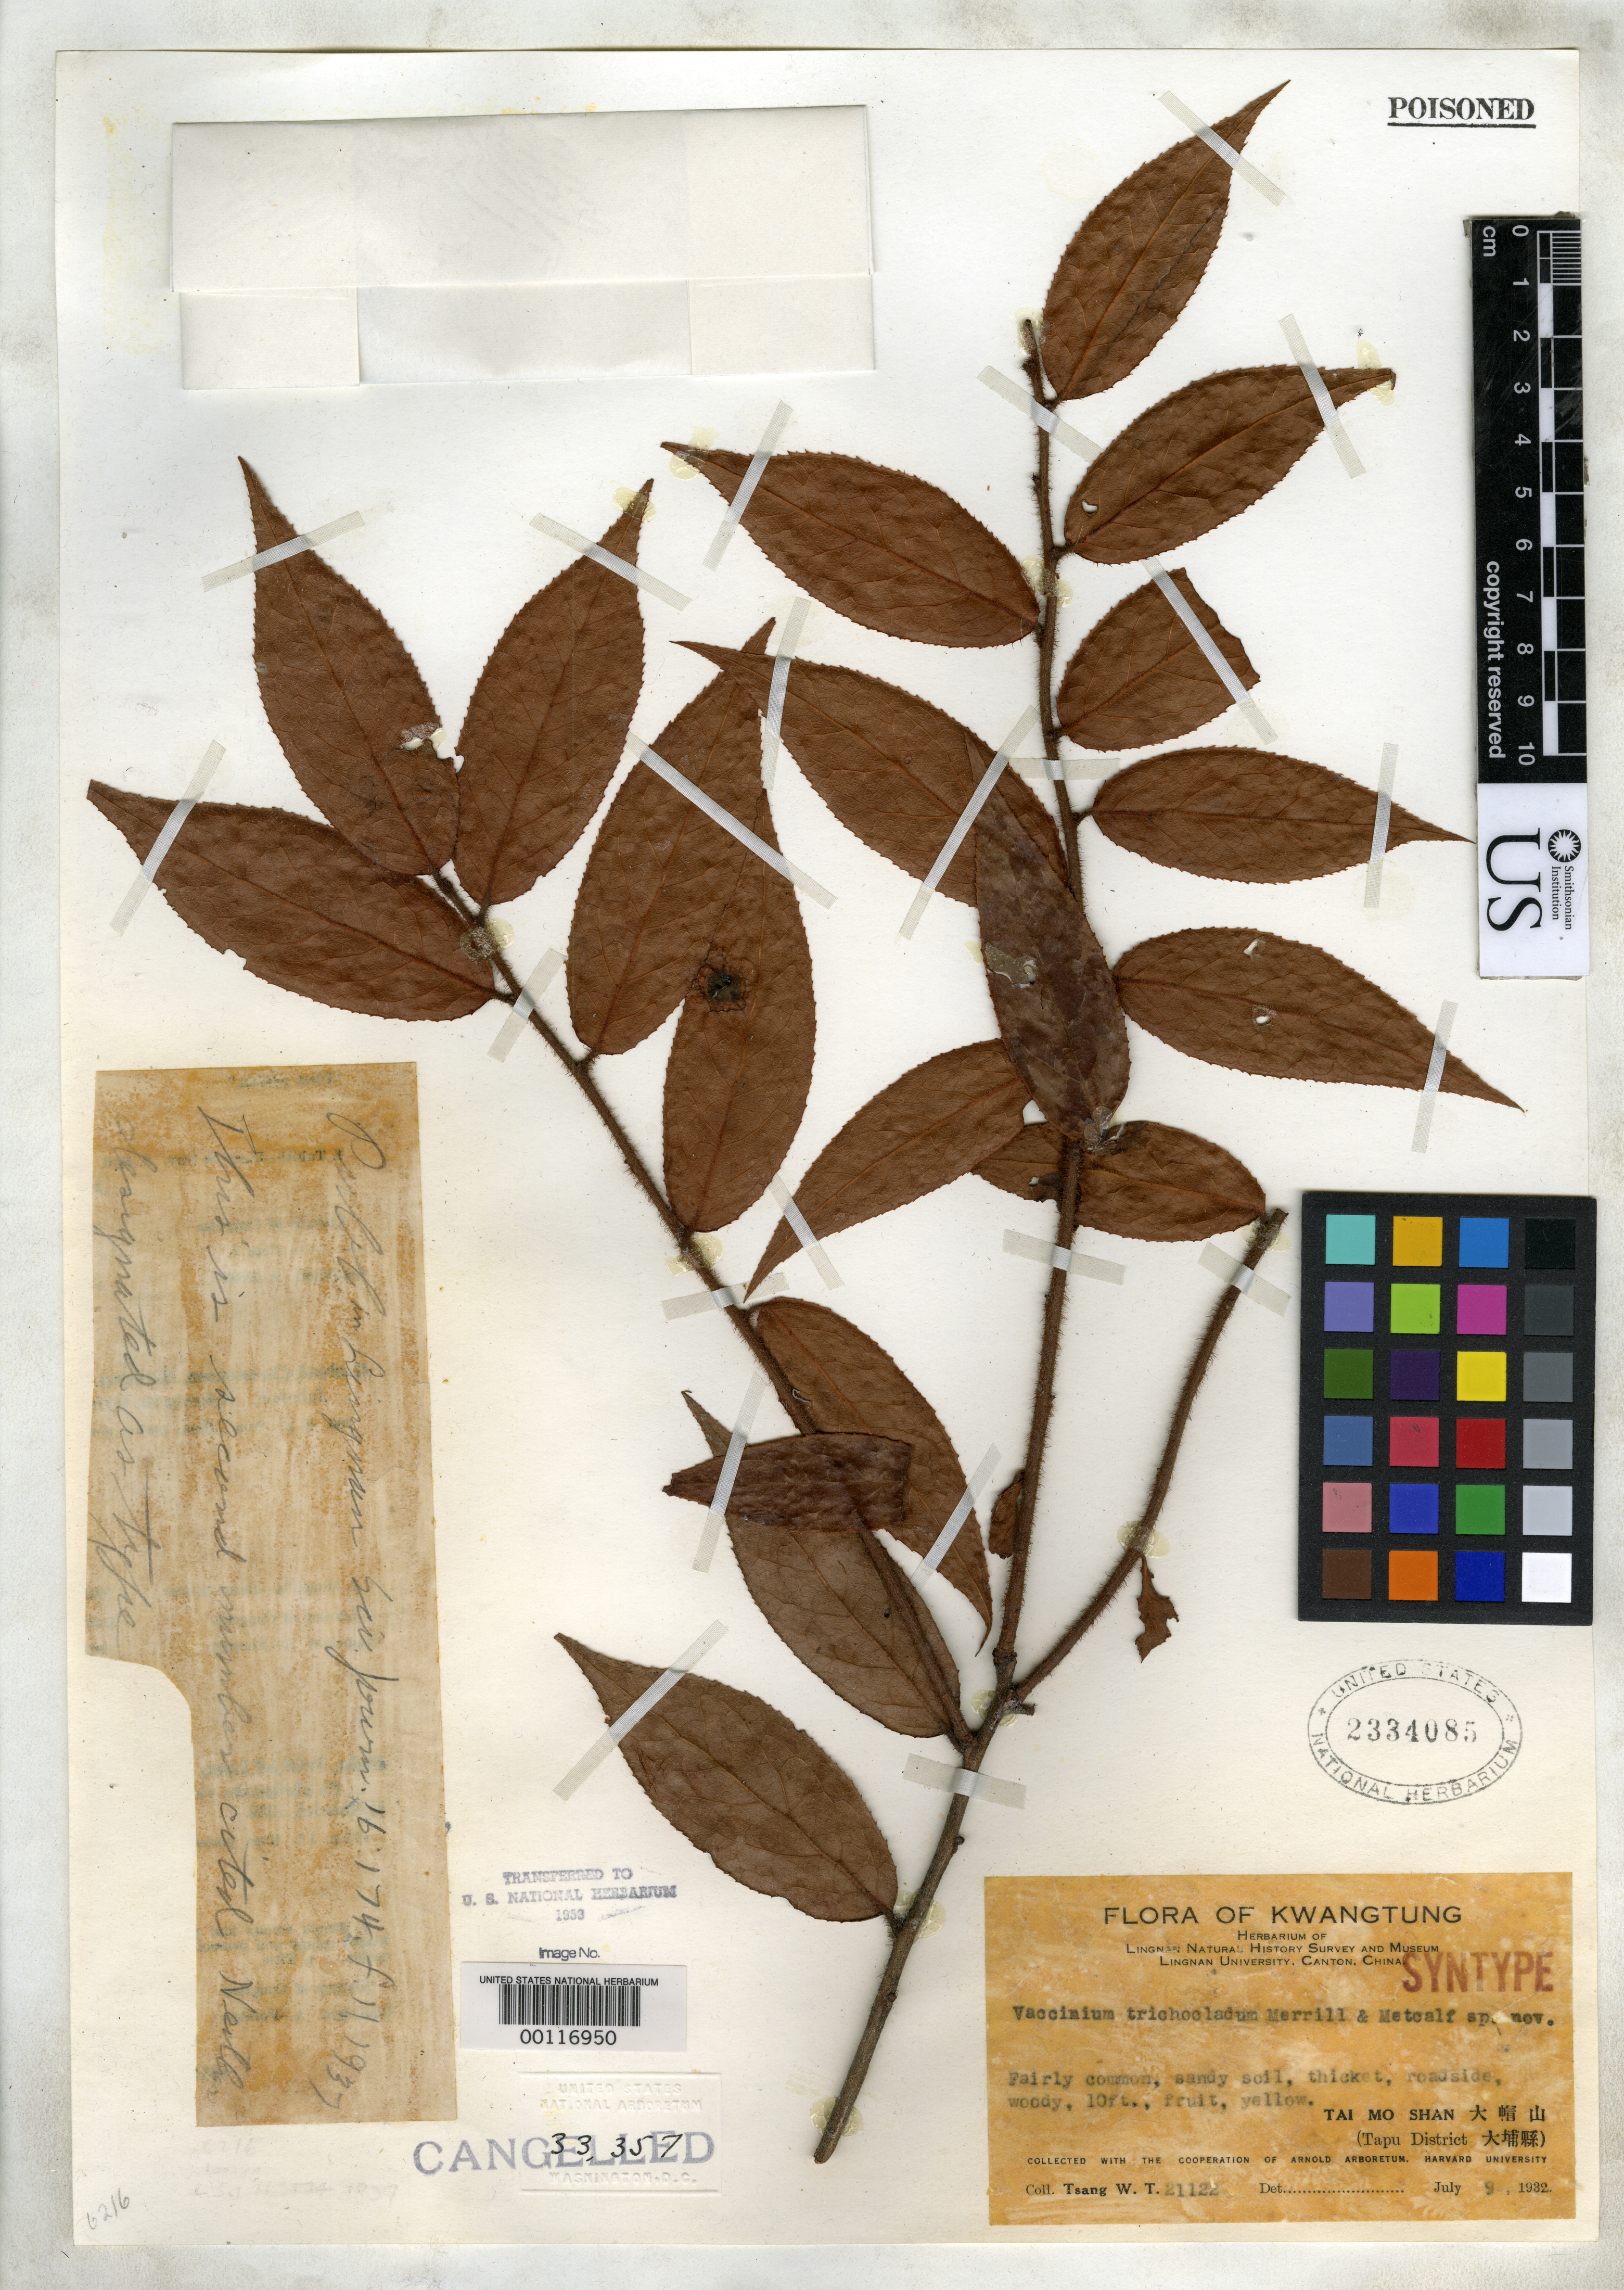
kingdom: Plantae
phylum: Tracheophyta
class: Magnoliopsida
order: Ericales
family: Ericaceae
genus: Vaccinium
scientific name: Vaccinium trichocladum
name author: Merr. & F.P. Metcalf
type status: Isosyntype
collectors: W. T. Tsang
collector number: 21122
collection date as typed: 09 Jul 1932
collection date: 1932-07-09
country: China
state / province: Guangdong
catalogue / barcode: US 2334085